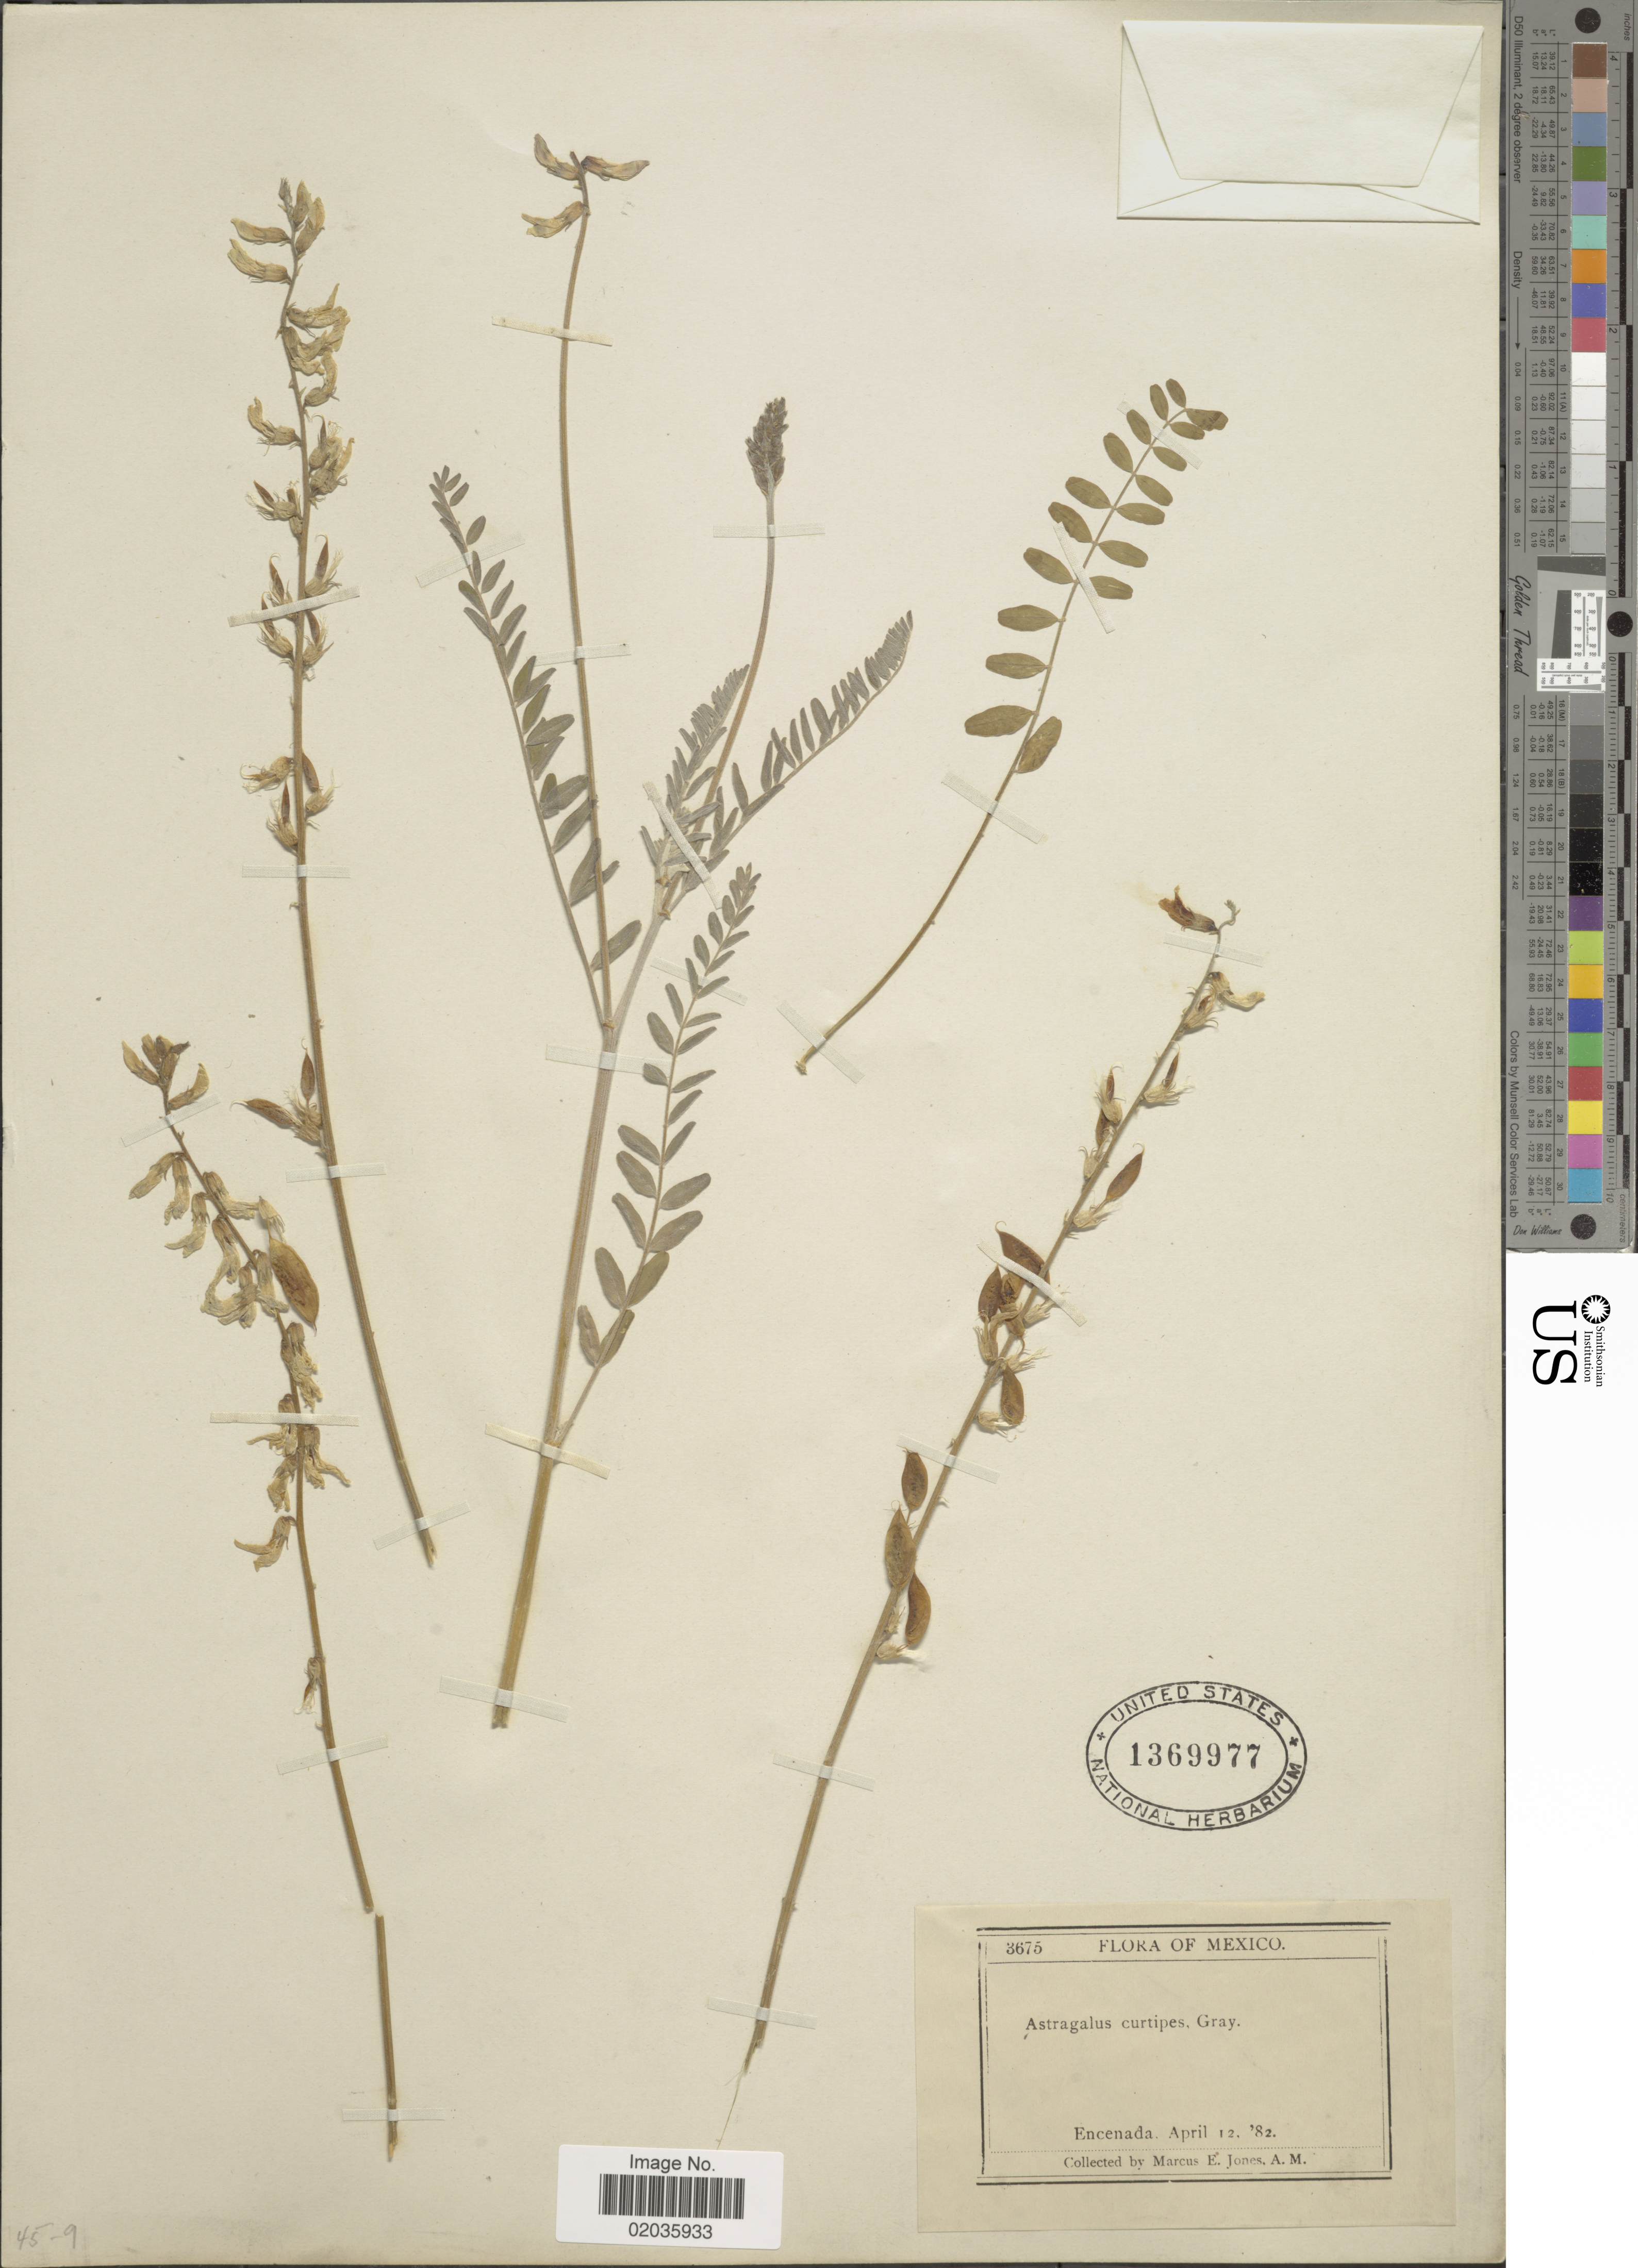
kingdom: Plantae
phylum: Tracheophyta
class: Magnoliopsida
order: Fabales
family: Fabaceae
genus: Astragalus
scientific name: Astragalus curtipes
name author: A. Gray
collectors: M. E. Jones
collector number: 3675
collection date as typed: Transcribed d/m/y: 12/4/82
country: Mexico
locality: Mexico, Encenada.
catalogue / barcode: US 1369977